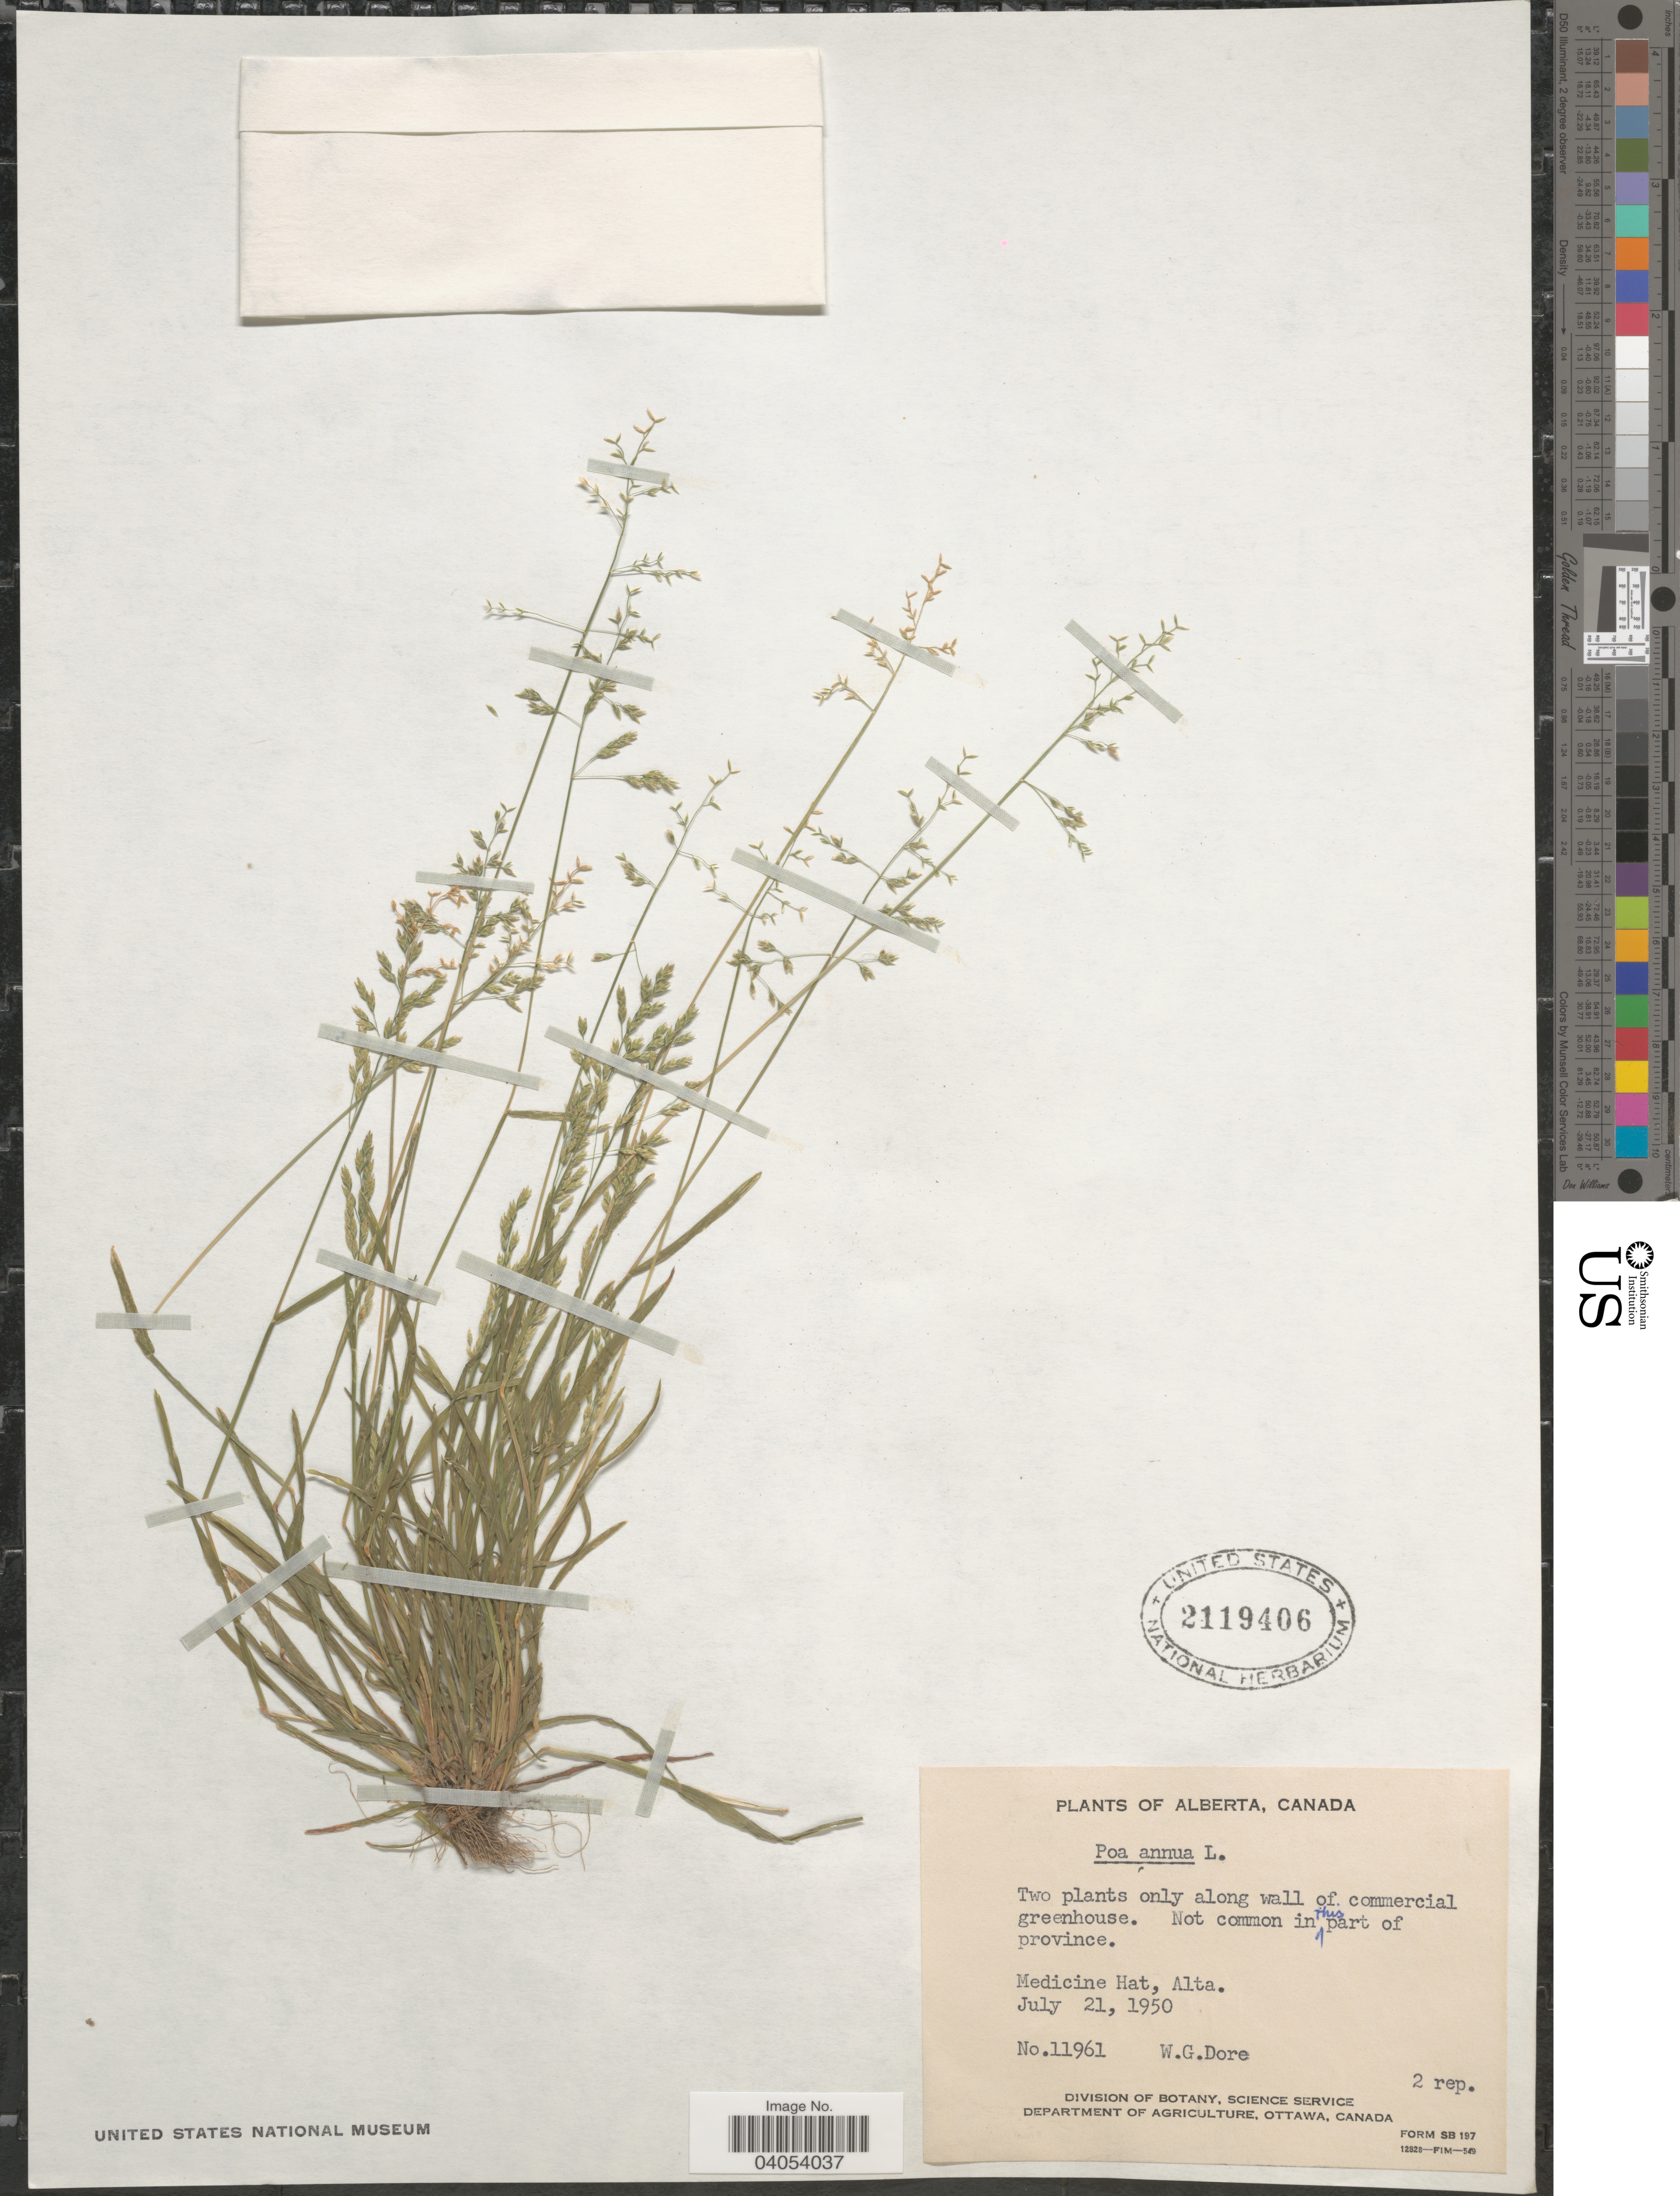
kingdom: Plantae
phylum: Tracheophyta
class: Liliopsida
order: Poales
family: Poaceae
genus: Poa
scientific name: Poa annua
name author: L.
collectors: W. Dore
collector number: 11961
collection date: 1950-07-21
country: Canada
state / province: Alberta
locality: Medicine Hat, Alta.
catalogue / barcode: US 2119406